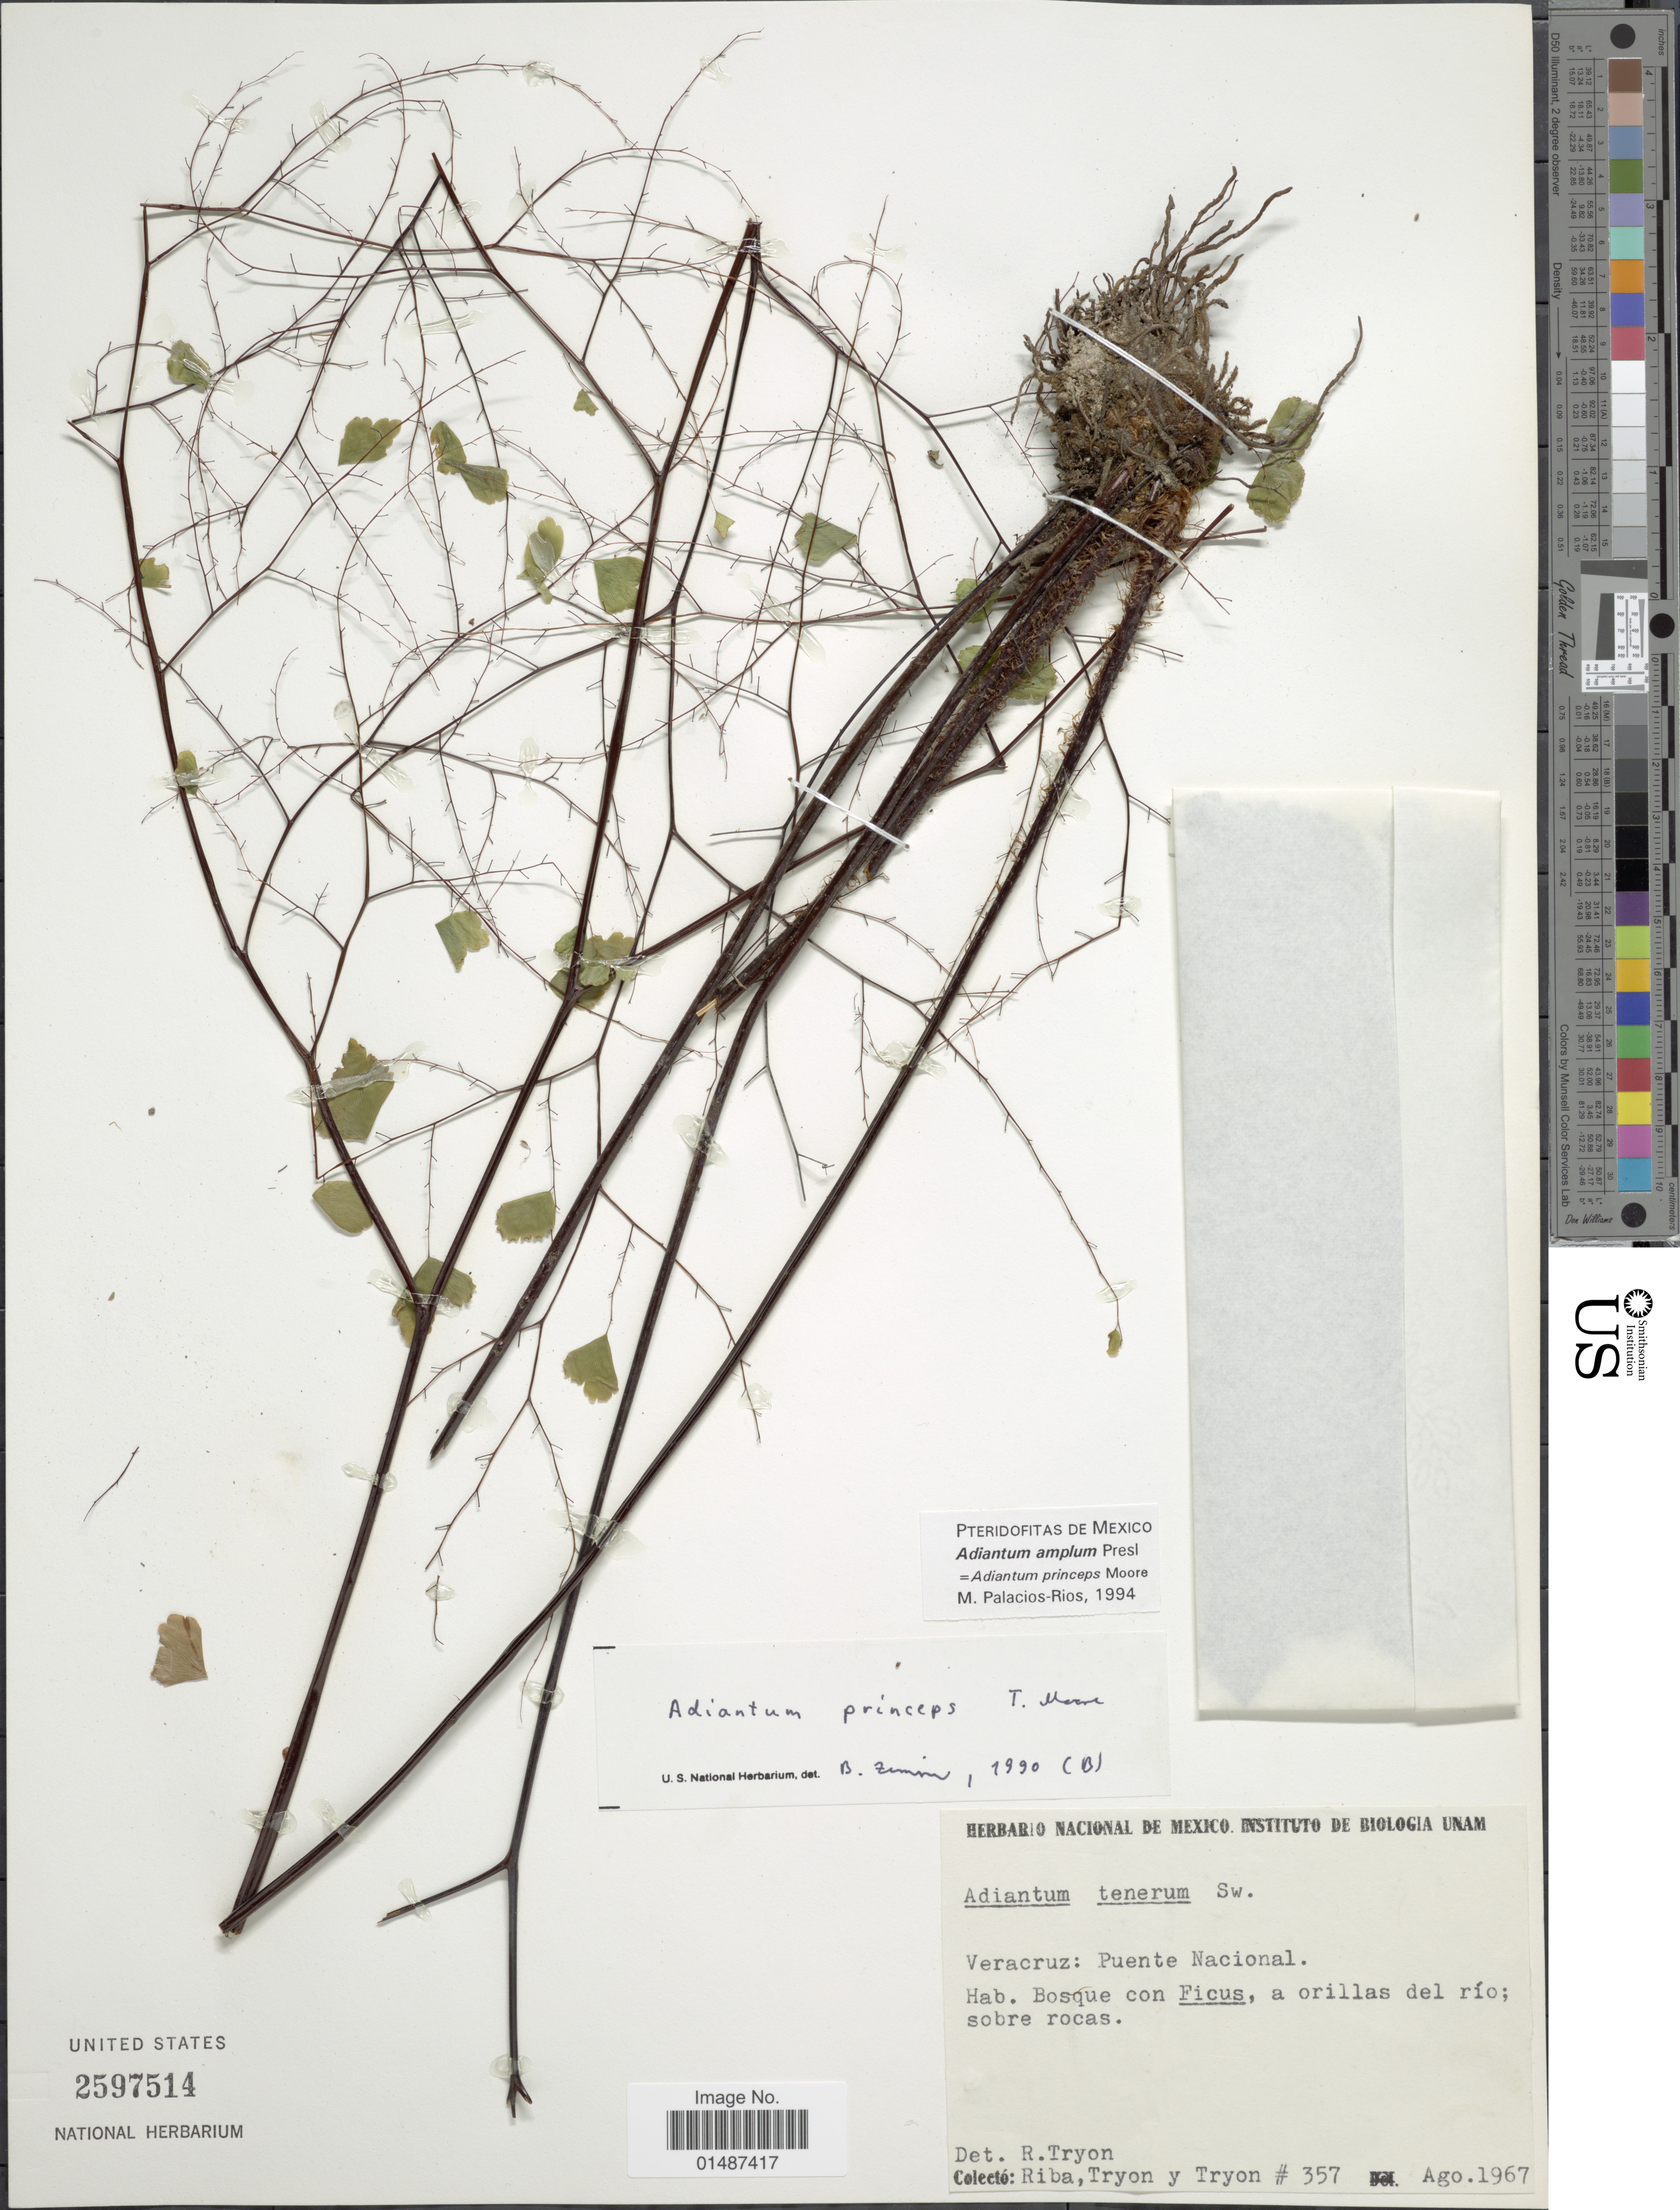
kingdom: Plantae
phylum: Tracheophyta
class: Polypodiopsida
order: Polypodiales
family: Pteridaceae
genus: Adiantum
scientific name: Adiantum amplum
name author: C. Presl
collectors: Riba, -. Tryon & -. Tryon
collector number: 357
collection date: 1967-08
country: Mexico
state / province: Veracruz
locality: Veracruz: Puente Nacional.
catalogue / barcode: US 2597514